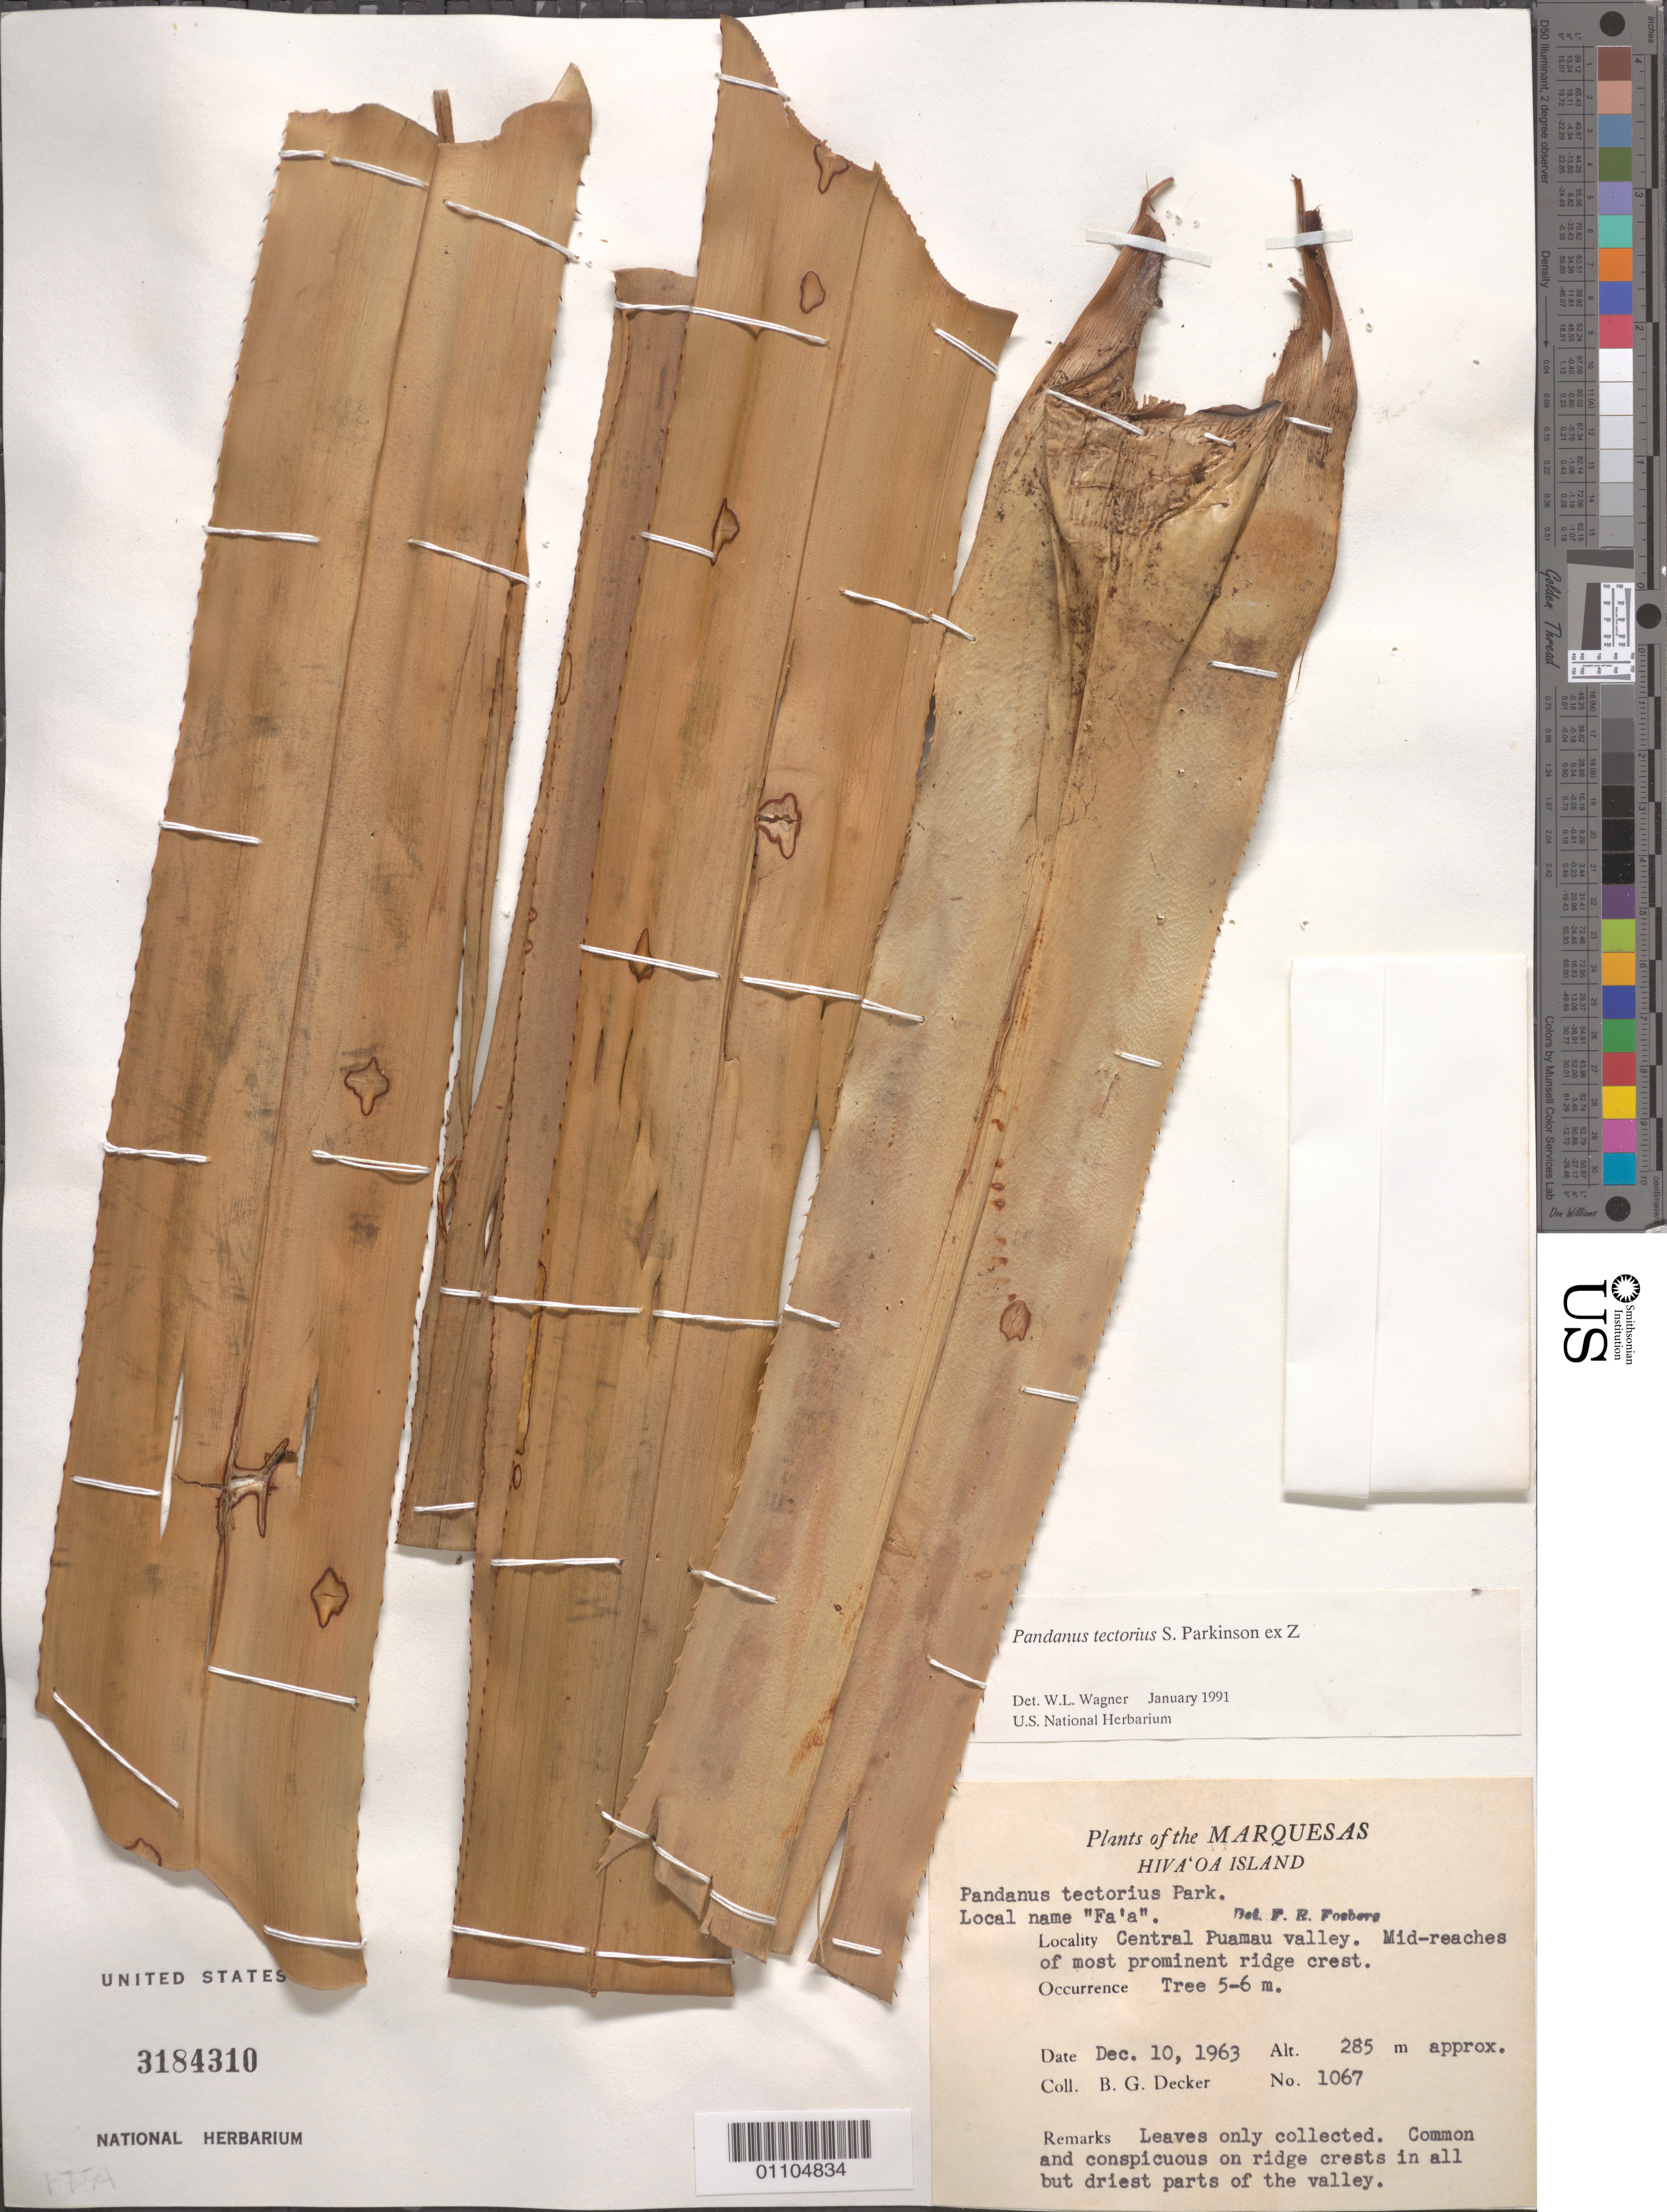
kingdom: Plantae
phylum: Tracheophyta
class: Liliopsida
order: Pandanales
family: Pandanaceae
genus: Pandanus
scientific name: Pandanus tectorius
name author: Parkinson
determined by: Wagner, W. L., (BOT), Smithsonian Institution - National Museum of Natural History (UNITED STATES)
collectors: B. G. Decker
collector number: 1067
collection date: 1963-12-10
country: French Polynesia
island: Hiva Oa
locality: central Puamau Valley, mid-reaches of crest of most prominent ridge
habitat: Common and conspicuous on ridge crests in all but driest parts of the valley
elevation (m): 285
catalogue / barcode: US 3184310